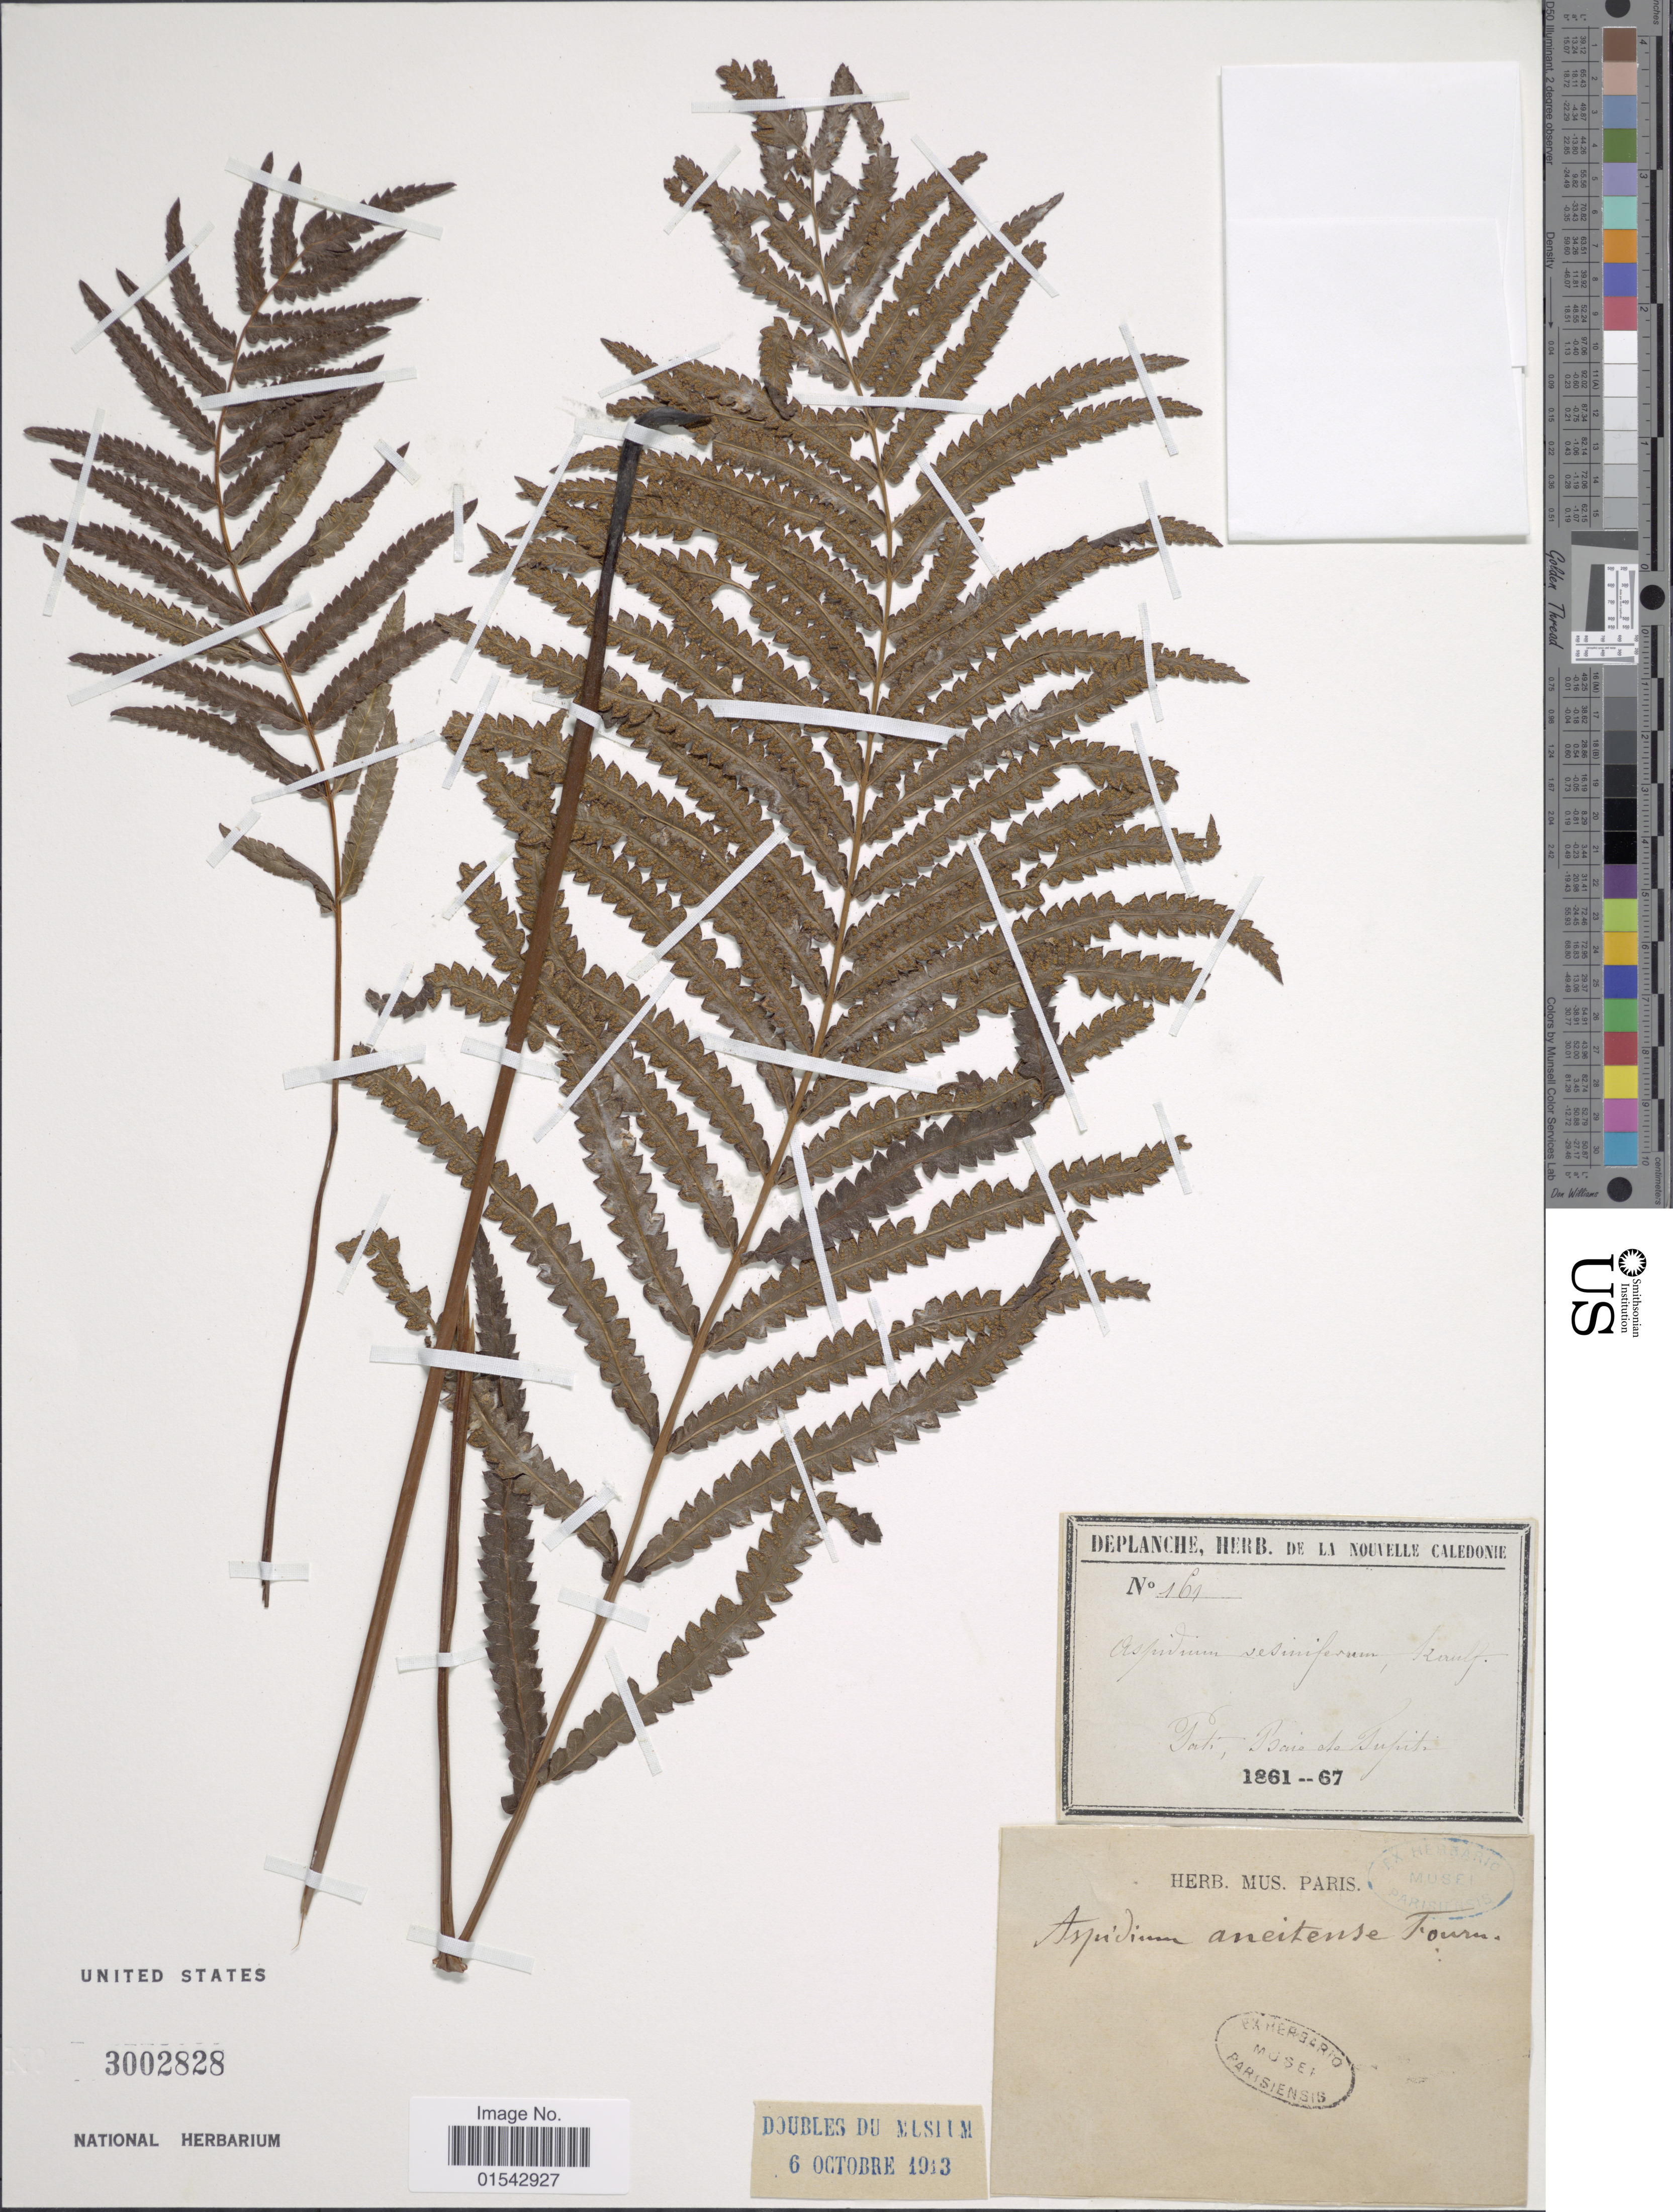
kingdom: Plantae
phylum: Tracheophyta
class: Polypodiopsida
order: Polypodiales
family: Thelypteridaceae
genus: Cyclosorus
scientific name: Cyclosorus interruptus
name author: (Willd.) H. Itô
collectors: ex herb. Mus. Paris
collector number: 161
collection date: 1861/1867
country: New Caledonia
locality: Forti, Psaie de Suptit [interpreted]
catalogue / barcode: US 3002828